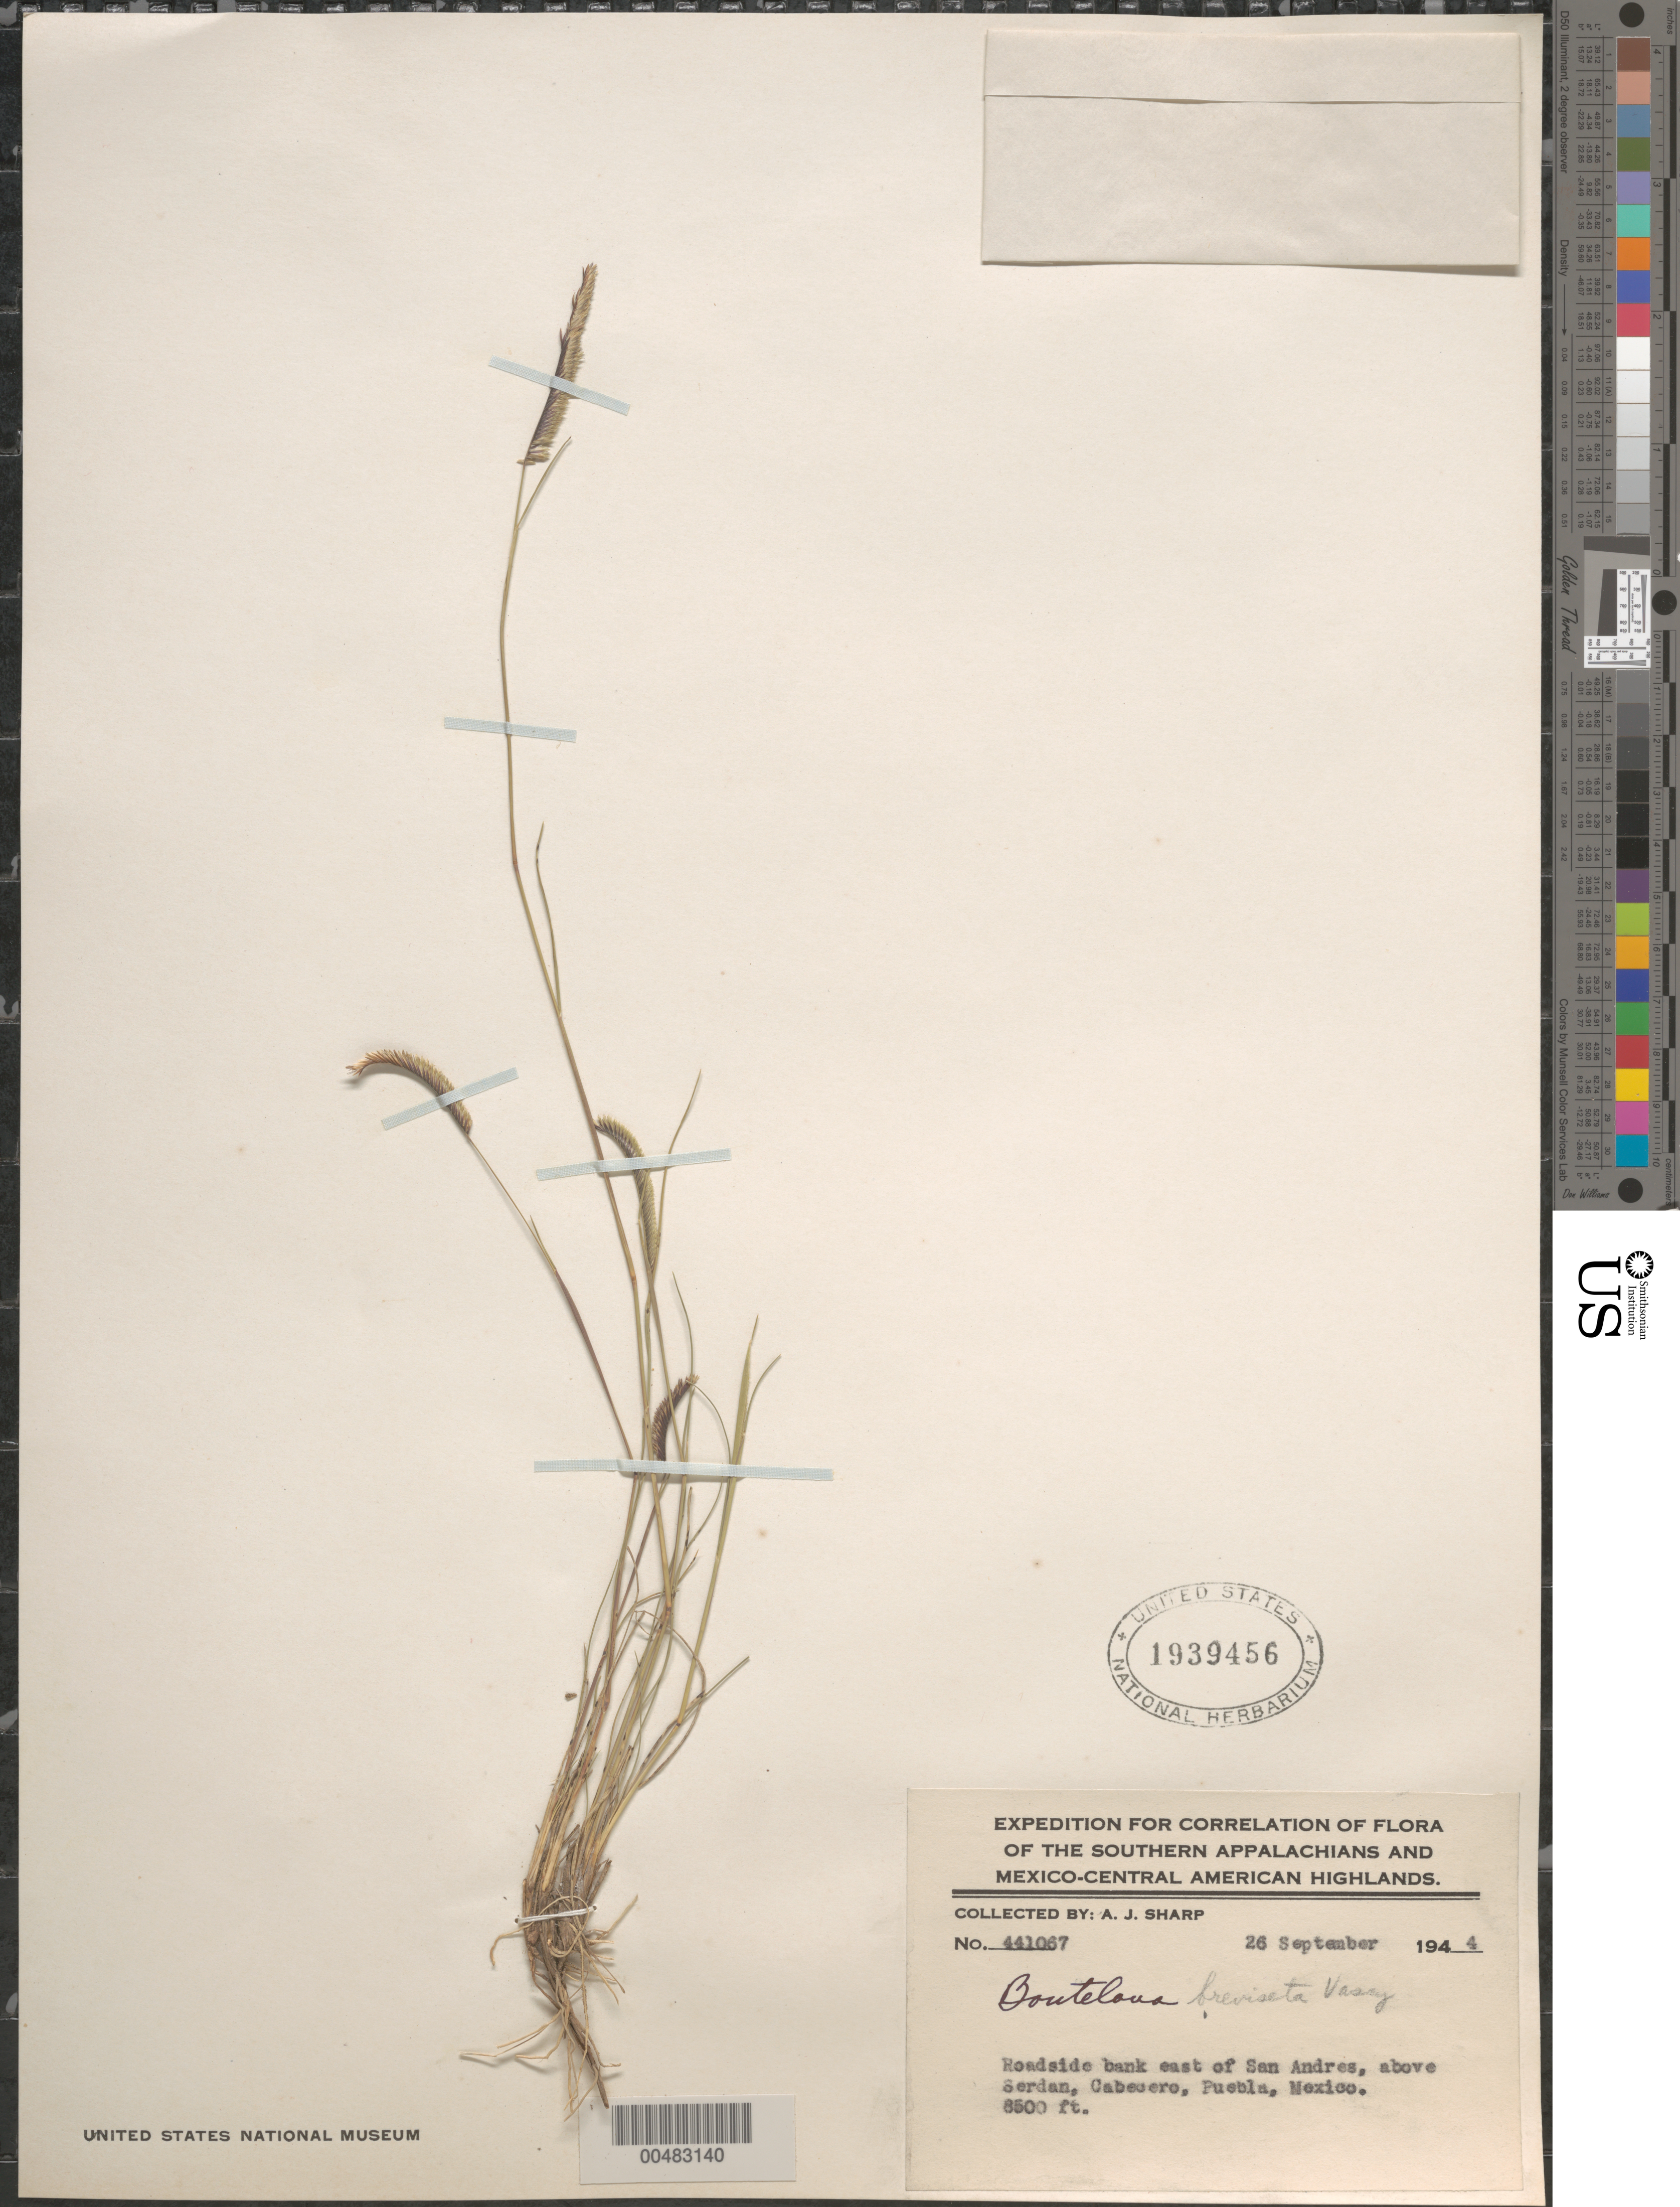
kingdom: Plantae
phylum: Tracheophyta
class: Liliopsida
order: Poales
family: Poaceae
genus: Bouteloua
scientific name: Bouteloua gracilis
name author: (Kunth) Lag. ex Griffiths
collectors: A. J. Sharp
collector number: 441067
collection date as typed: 26 Sep 1944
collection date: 1944-09-26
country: Mexico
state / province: Puebla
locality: E of San Andres, above Serdan, Cabecero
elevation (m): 2591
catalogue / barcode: US 1939456